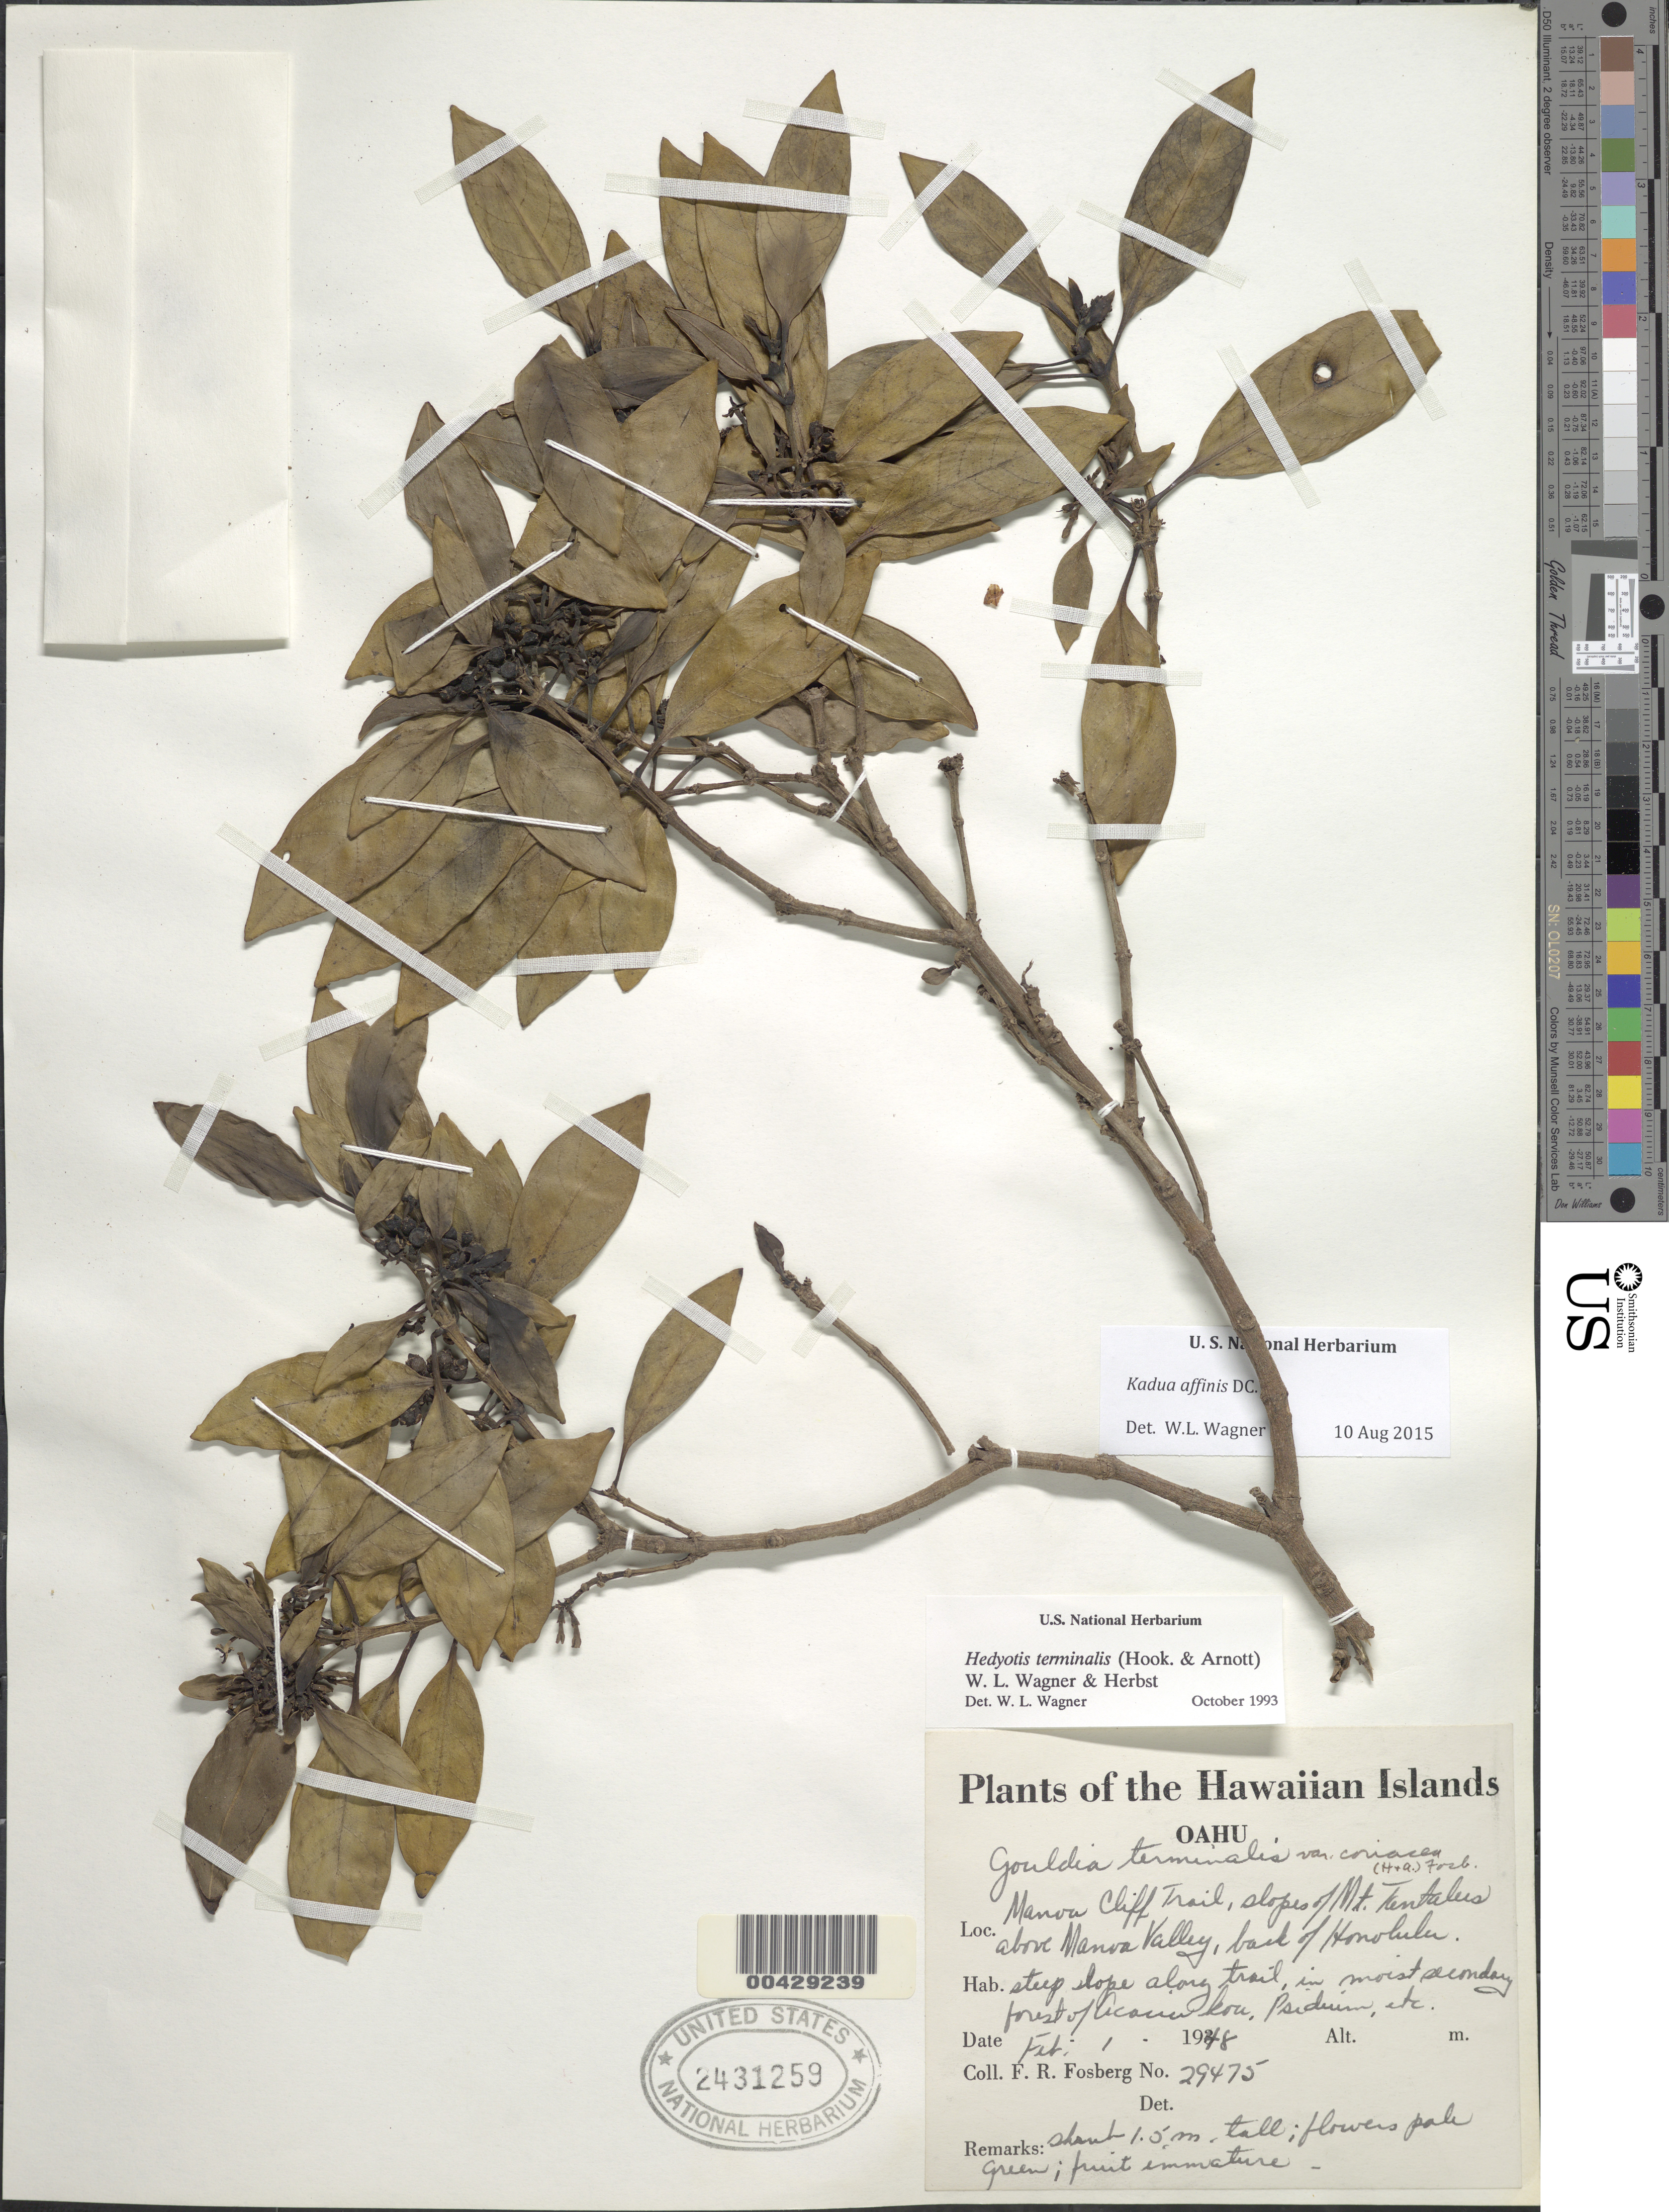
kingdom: Plantae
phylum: Tracheophyta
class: Magnoliopsida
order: Gentianales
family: Rubiaceae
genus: Kadua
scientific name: Kadua affinis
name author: DC.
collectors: F. R. Fosberg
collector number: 29475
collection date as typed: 1 Feb 1948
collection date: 1948-02-01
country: United States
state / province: Hawaii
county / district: Honolulu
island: Oahu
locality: Manoa Cliff Trail, slopes of Mt. Tantalus, above Manoa Valley, back of Honolulu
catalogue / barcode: US 2431259